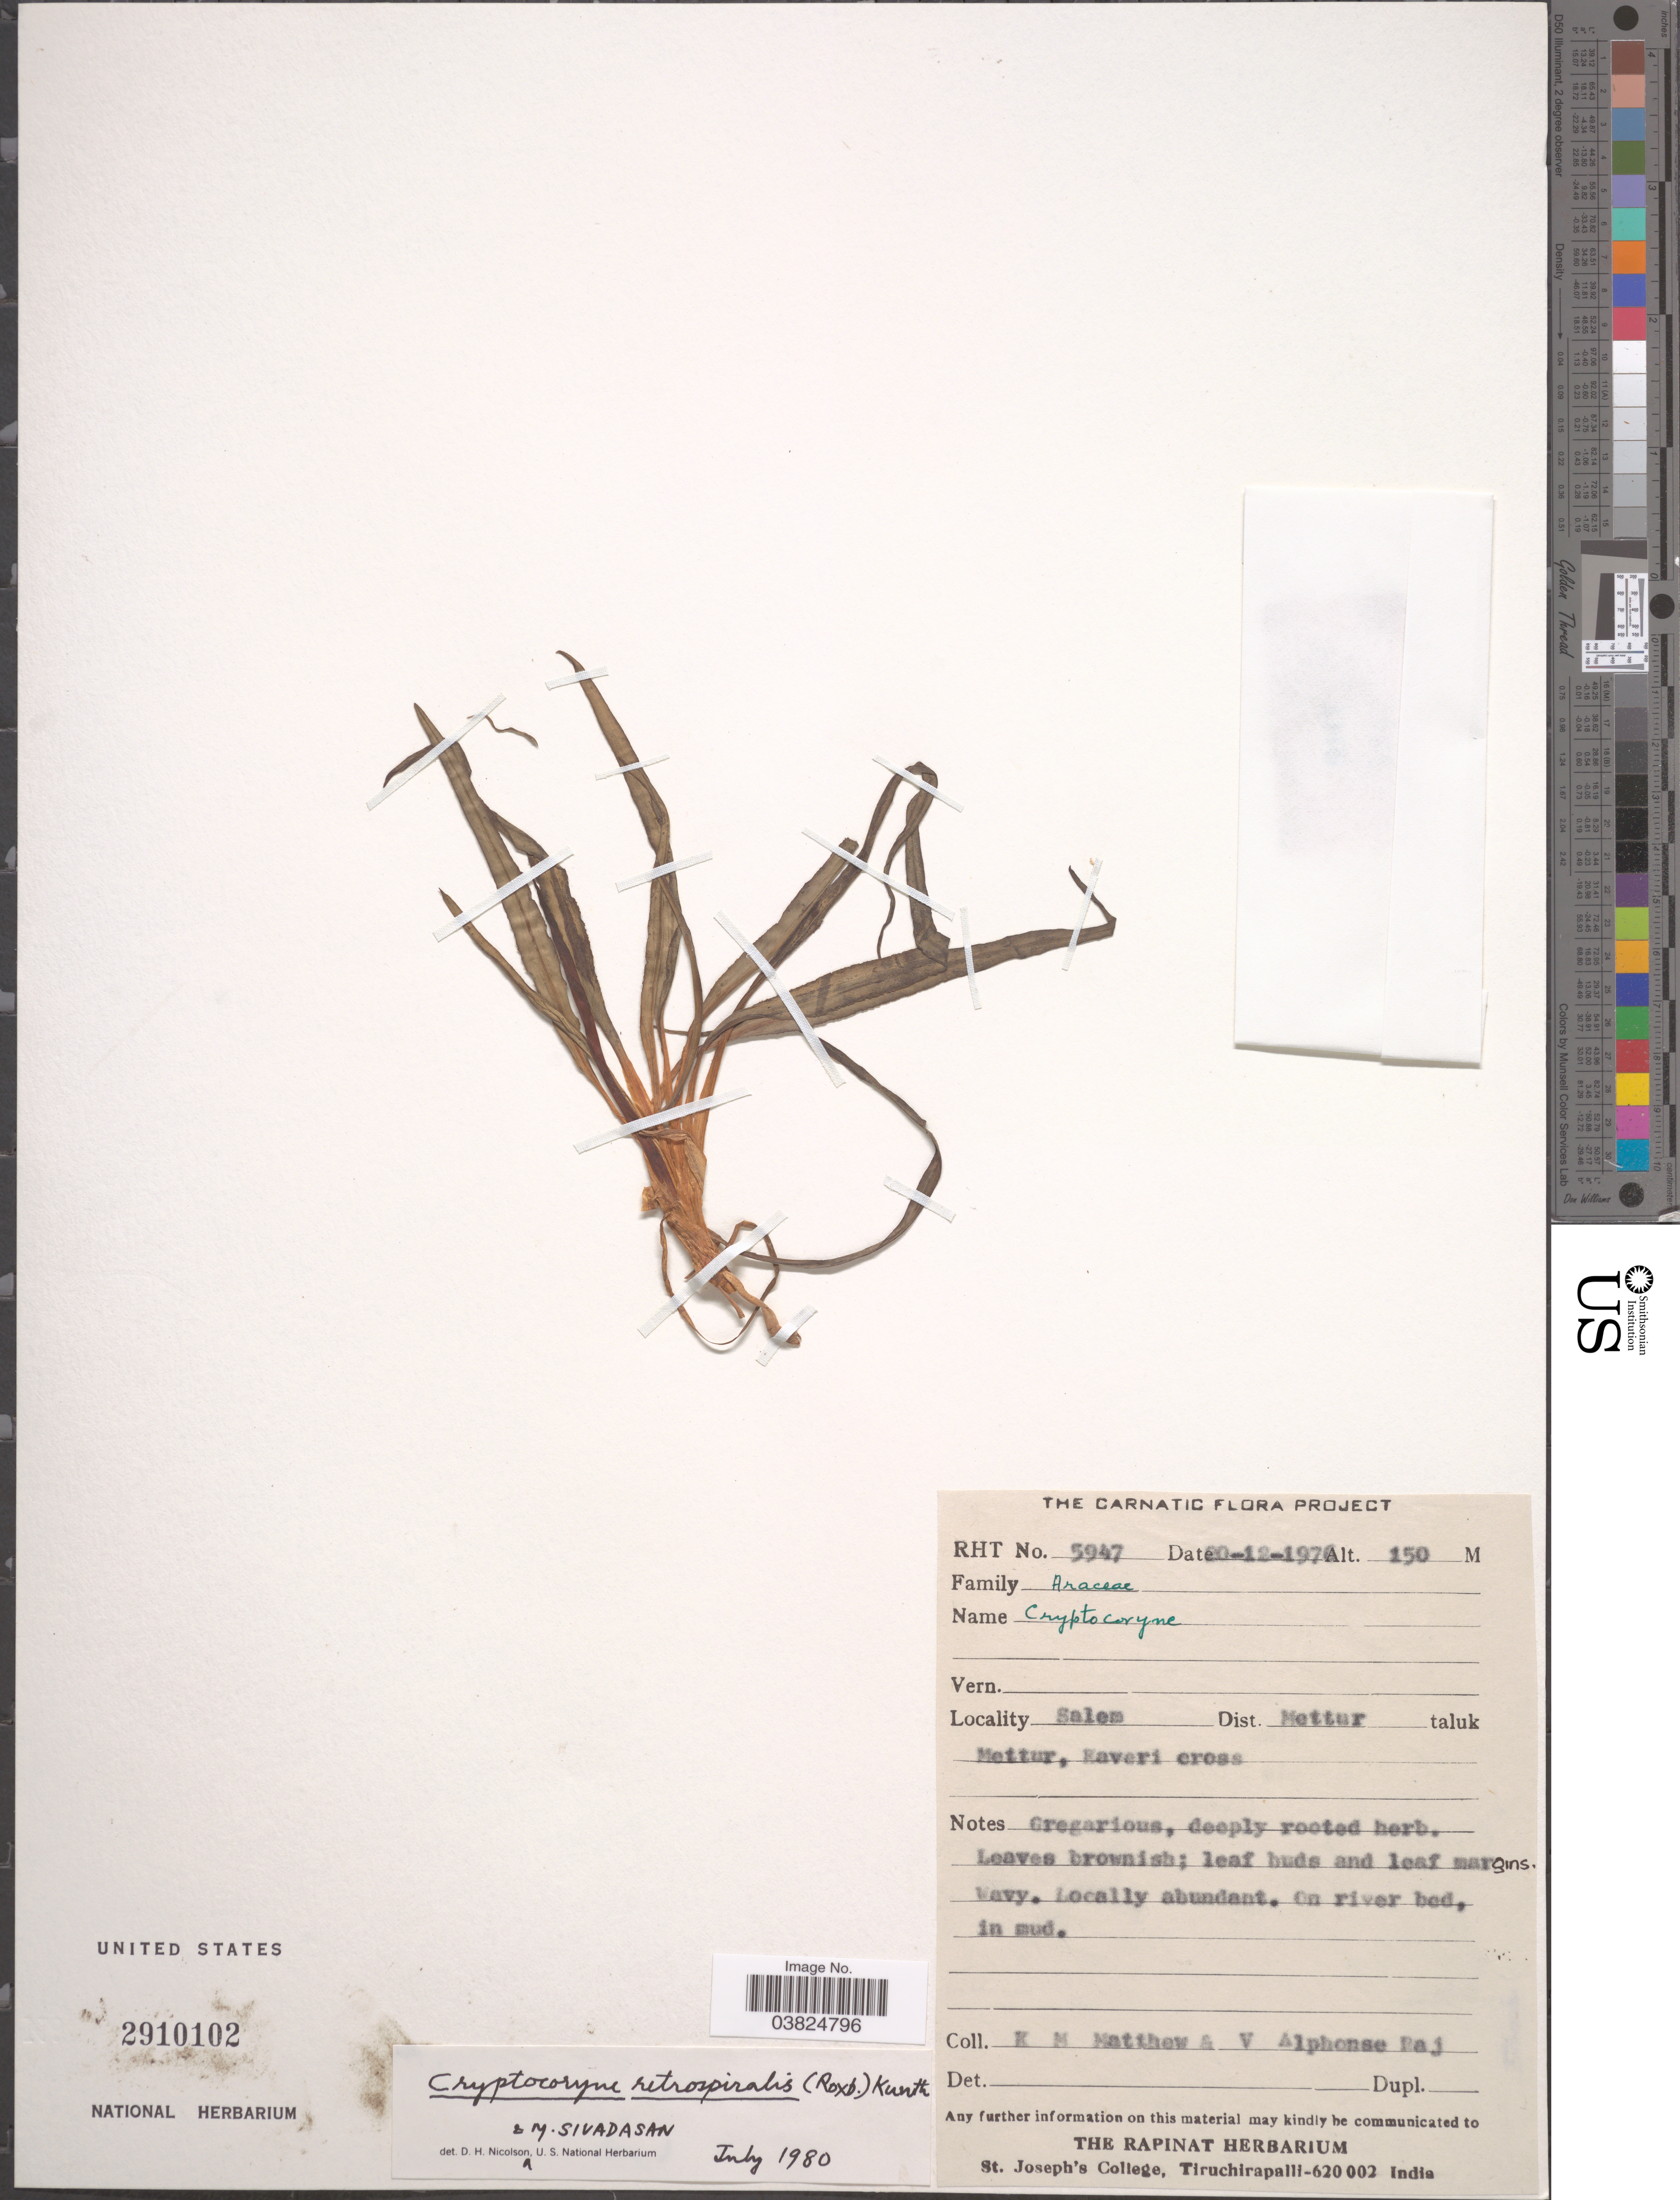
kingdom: Plantae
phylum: Tracheophyta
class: Liliopsida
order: Alismatales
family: Araceae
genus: Cryptocoryne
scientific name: Cryptocoryne retrospiralis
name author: (Roxb.) Kunth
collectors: K. M. Matthew & V. Alphonse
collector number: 5947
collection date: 1970-12-20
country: India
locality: Salem, Dist. Mettur taluk Mettur, Eaveri cross.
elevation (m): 150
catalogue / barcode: US 2910102